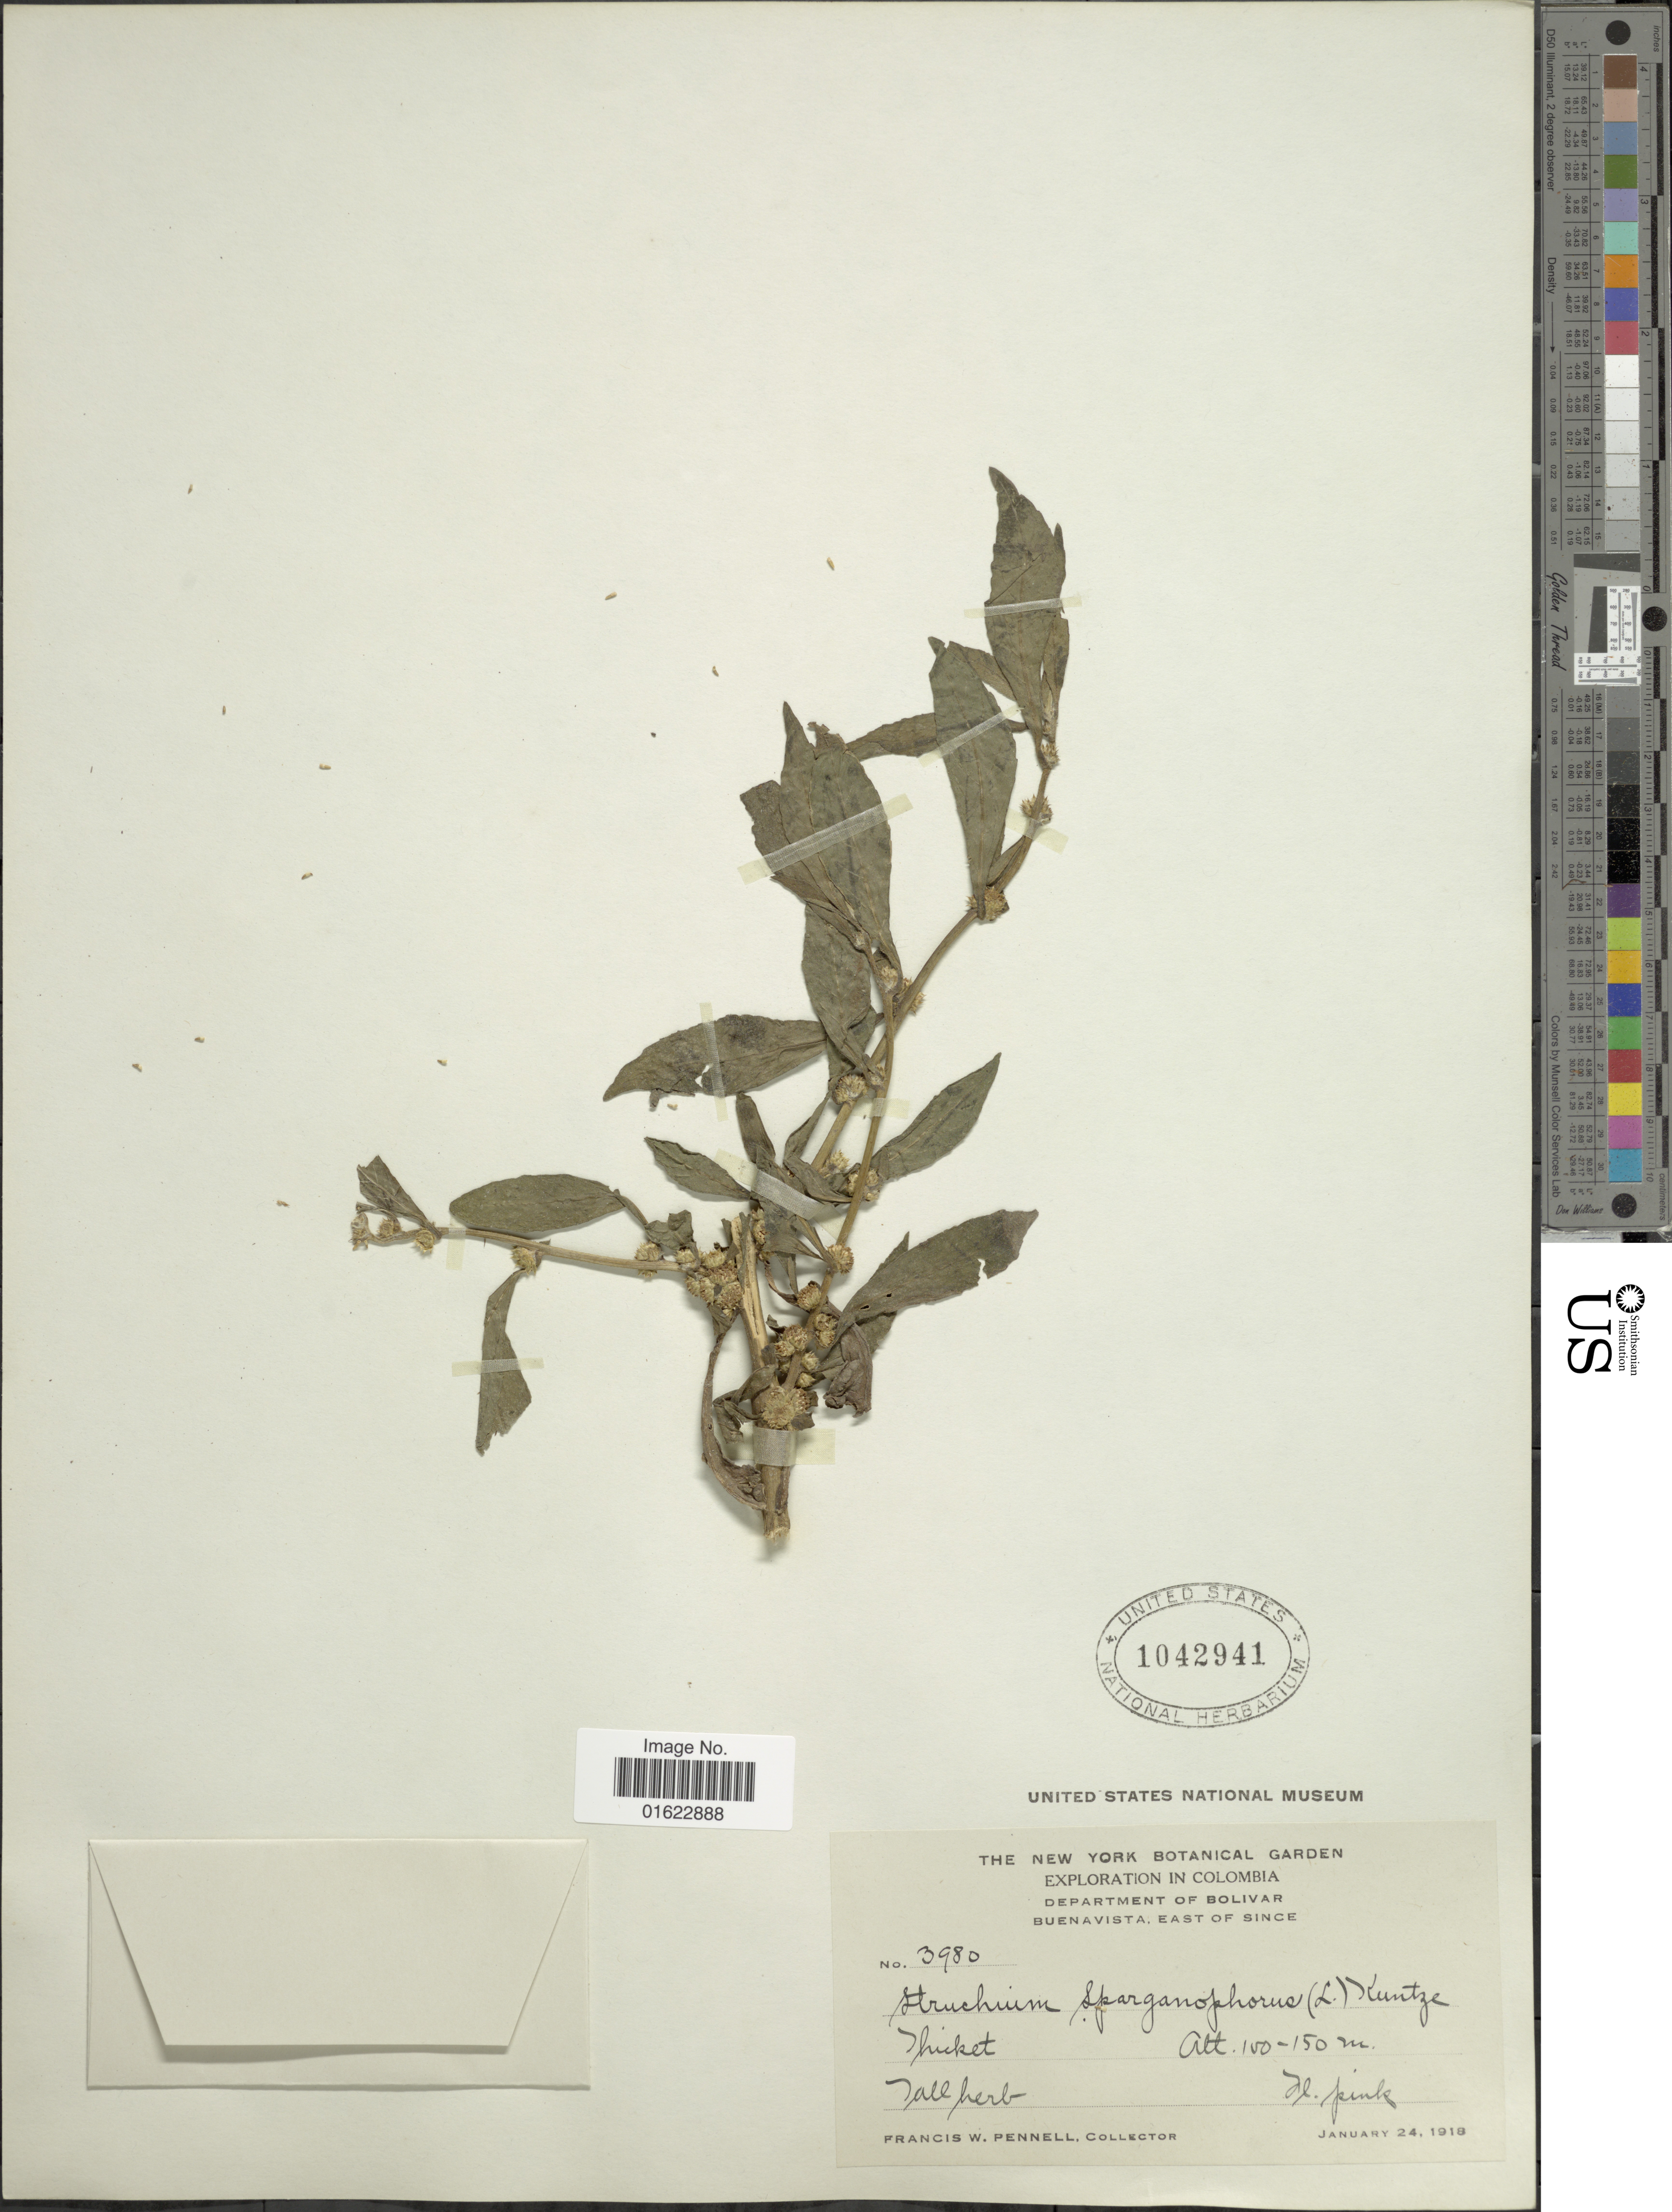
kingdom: Plantae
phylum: Tracheophyta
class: Magnoliopsida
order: Asterales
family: Asteraceae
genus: Struchium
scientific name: Struchium sparganophorum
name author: (L.) Kuntze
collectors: F. W. Pennell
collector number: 3980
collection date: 1918-01-24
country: Colombia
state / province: Bolívar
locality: Department of Bolivar, Buenavista, East of Since.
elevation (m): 100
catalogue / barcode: US 1042941